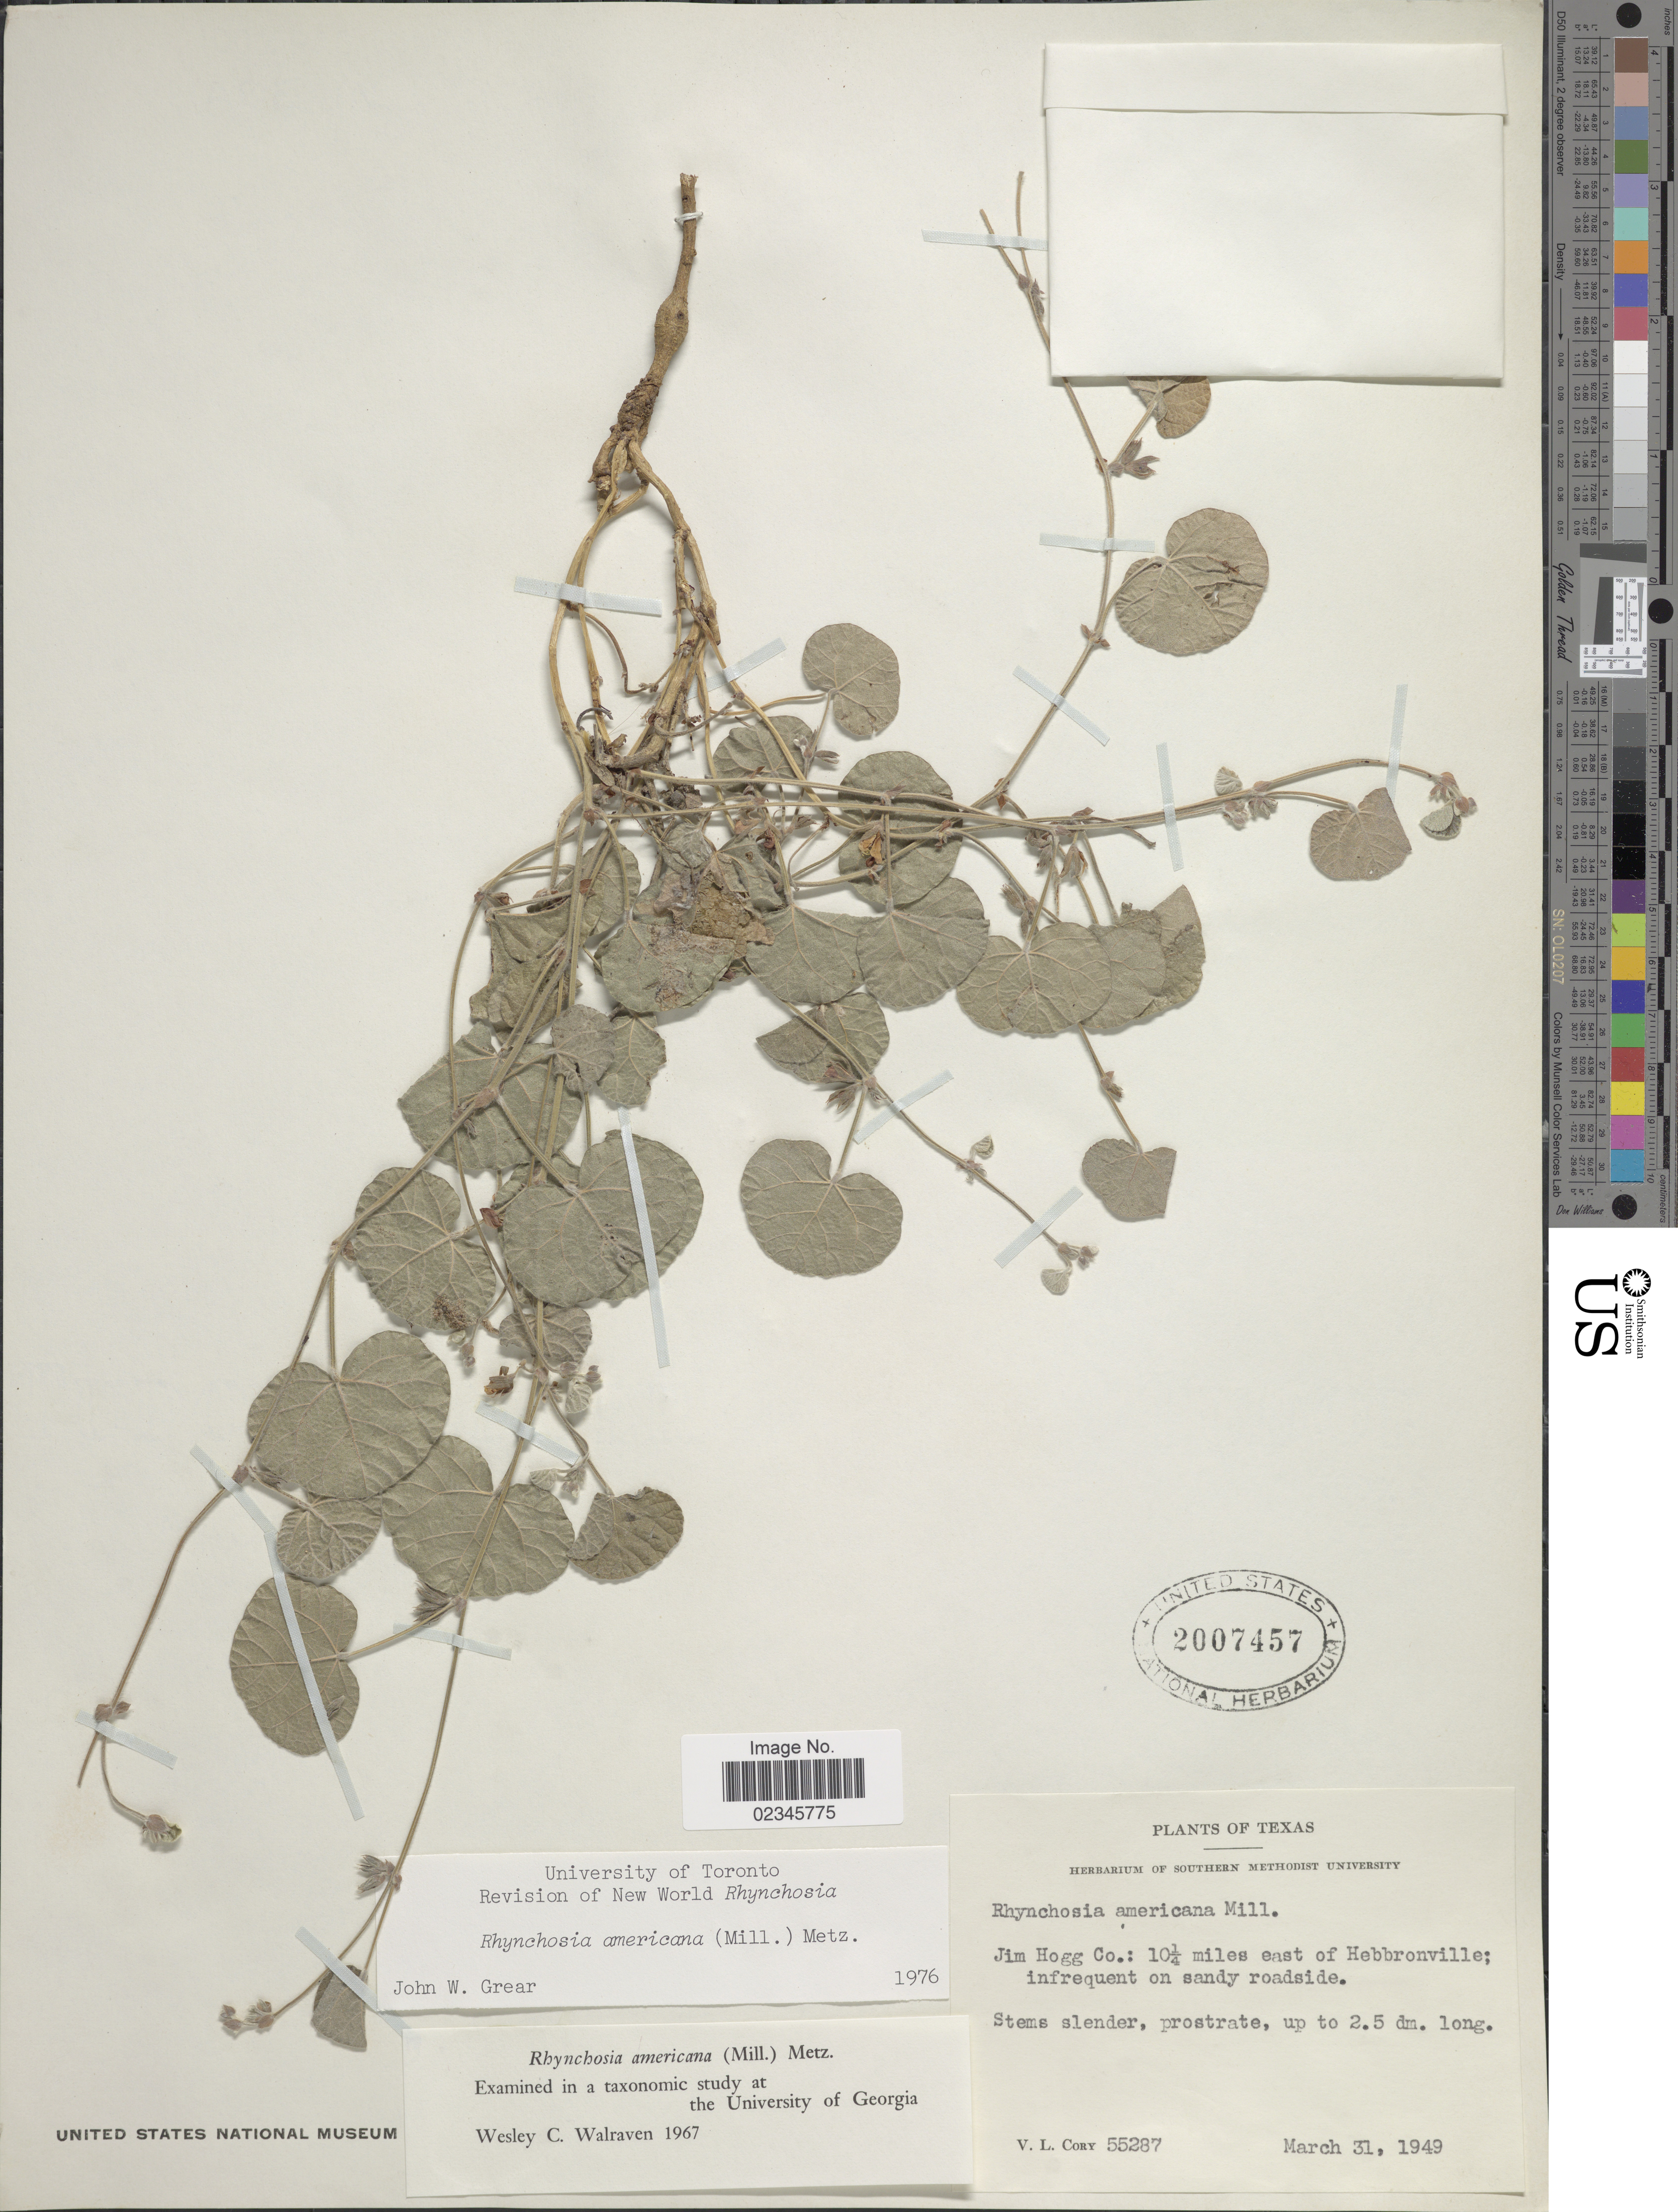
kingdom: Plantae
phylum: Tracheophyta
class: Magnoliopsida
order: Fabales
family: Fabaceae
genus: Rhynchosia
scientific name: Rhynchosia americana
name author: (Mill.) Metz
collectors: V. Cory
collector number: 55287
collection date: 1949-03-31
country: United States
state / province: Texas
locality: Jim Hogg Co.: 10 1/4 miles east of Hebbronville; infrequent on sandy roadside.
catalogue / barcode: US 2007457